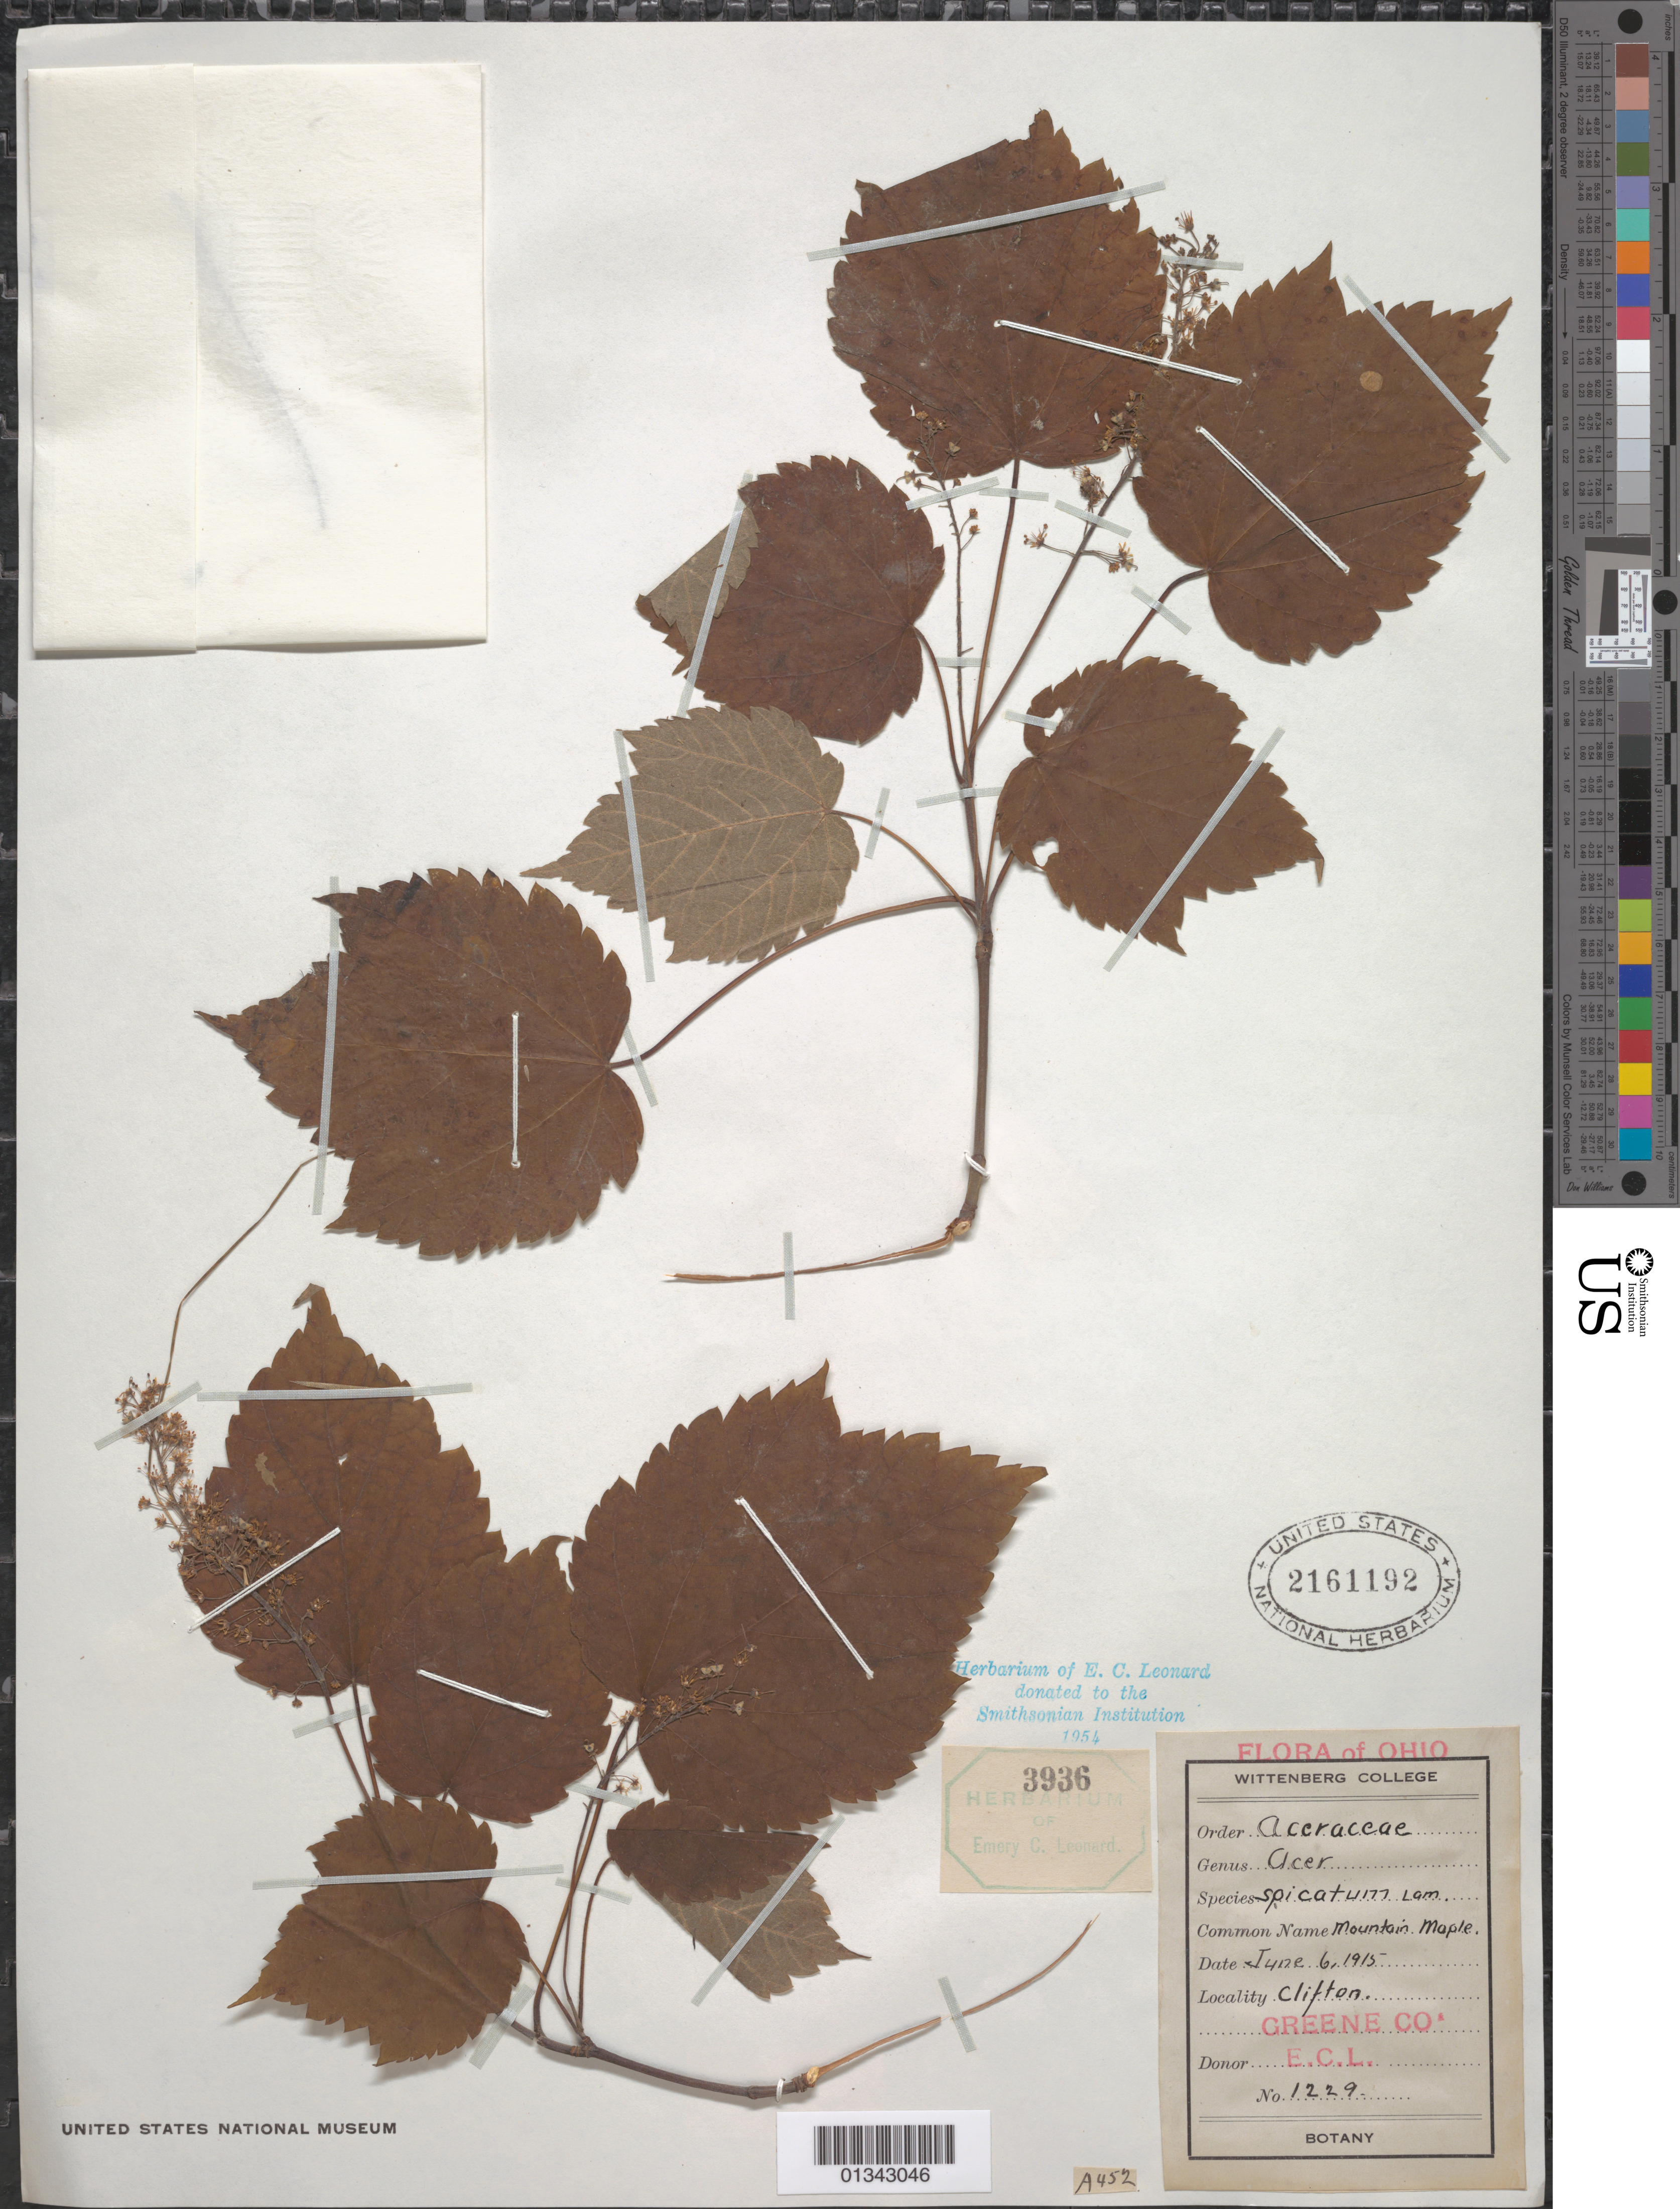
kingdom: Plantae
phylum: Tracheophyta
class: Magnoliopsida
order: Sapindales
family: Sapindaceae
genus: Acer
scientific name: Acer spicatum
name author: Lam.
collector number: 1229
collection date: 1915-06-06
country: United States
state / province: Ohio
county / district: Greene County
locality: Greene County, Clifton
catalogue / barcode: US 2161192